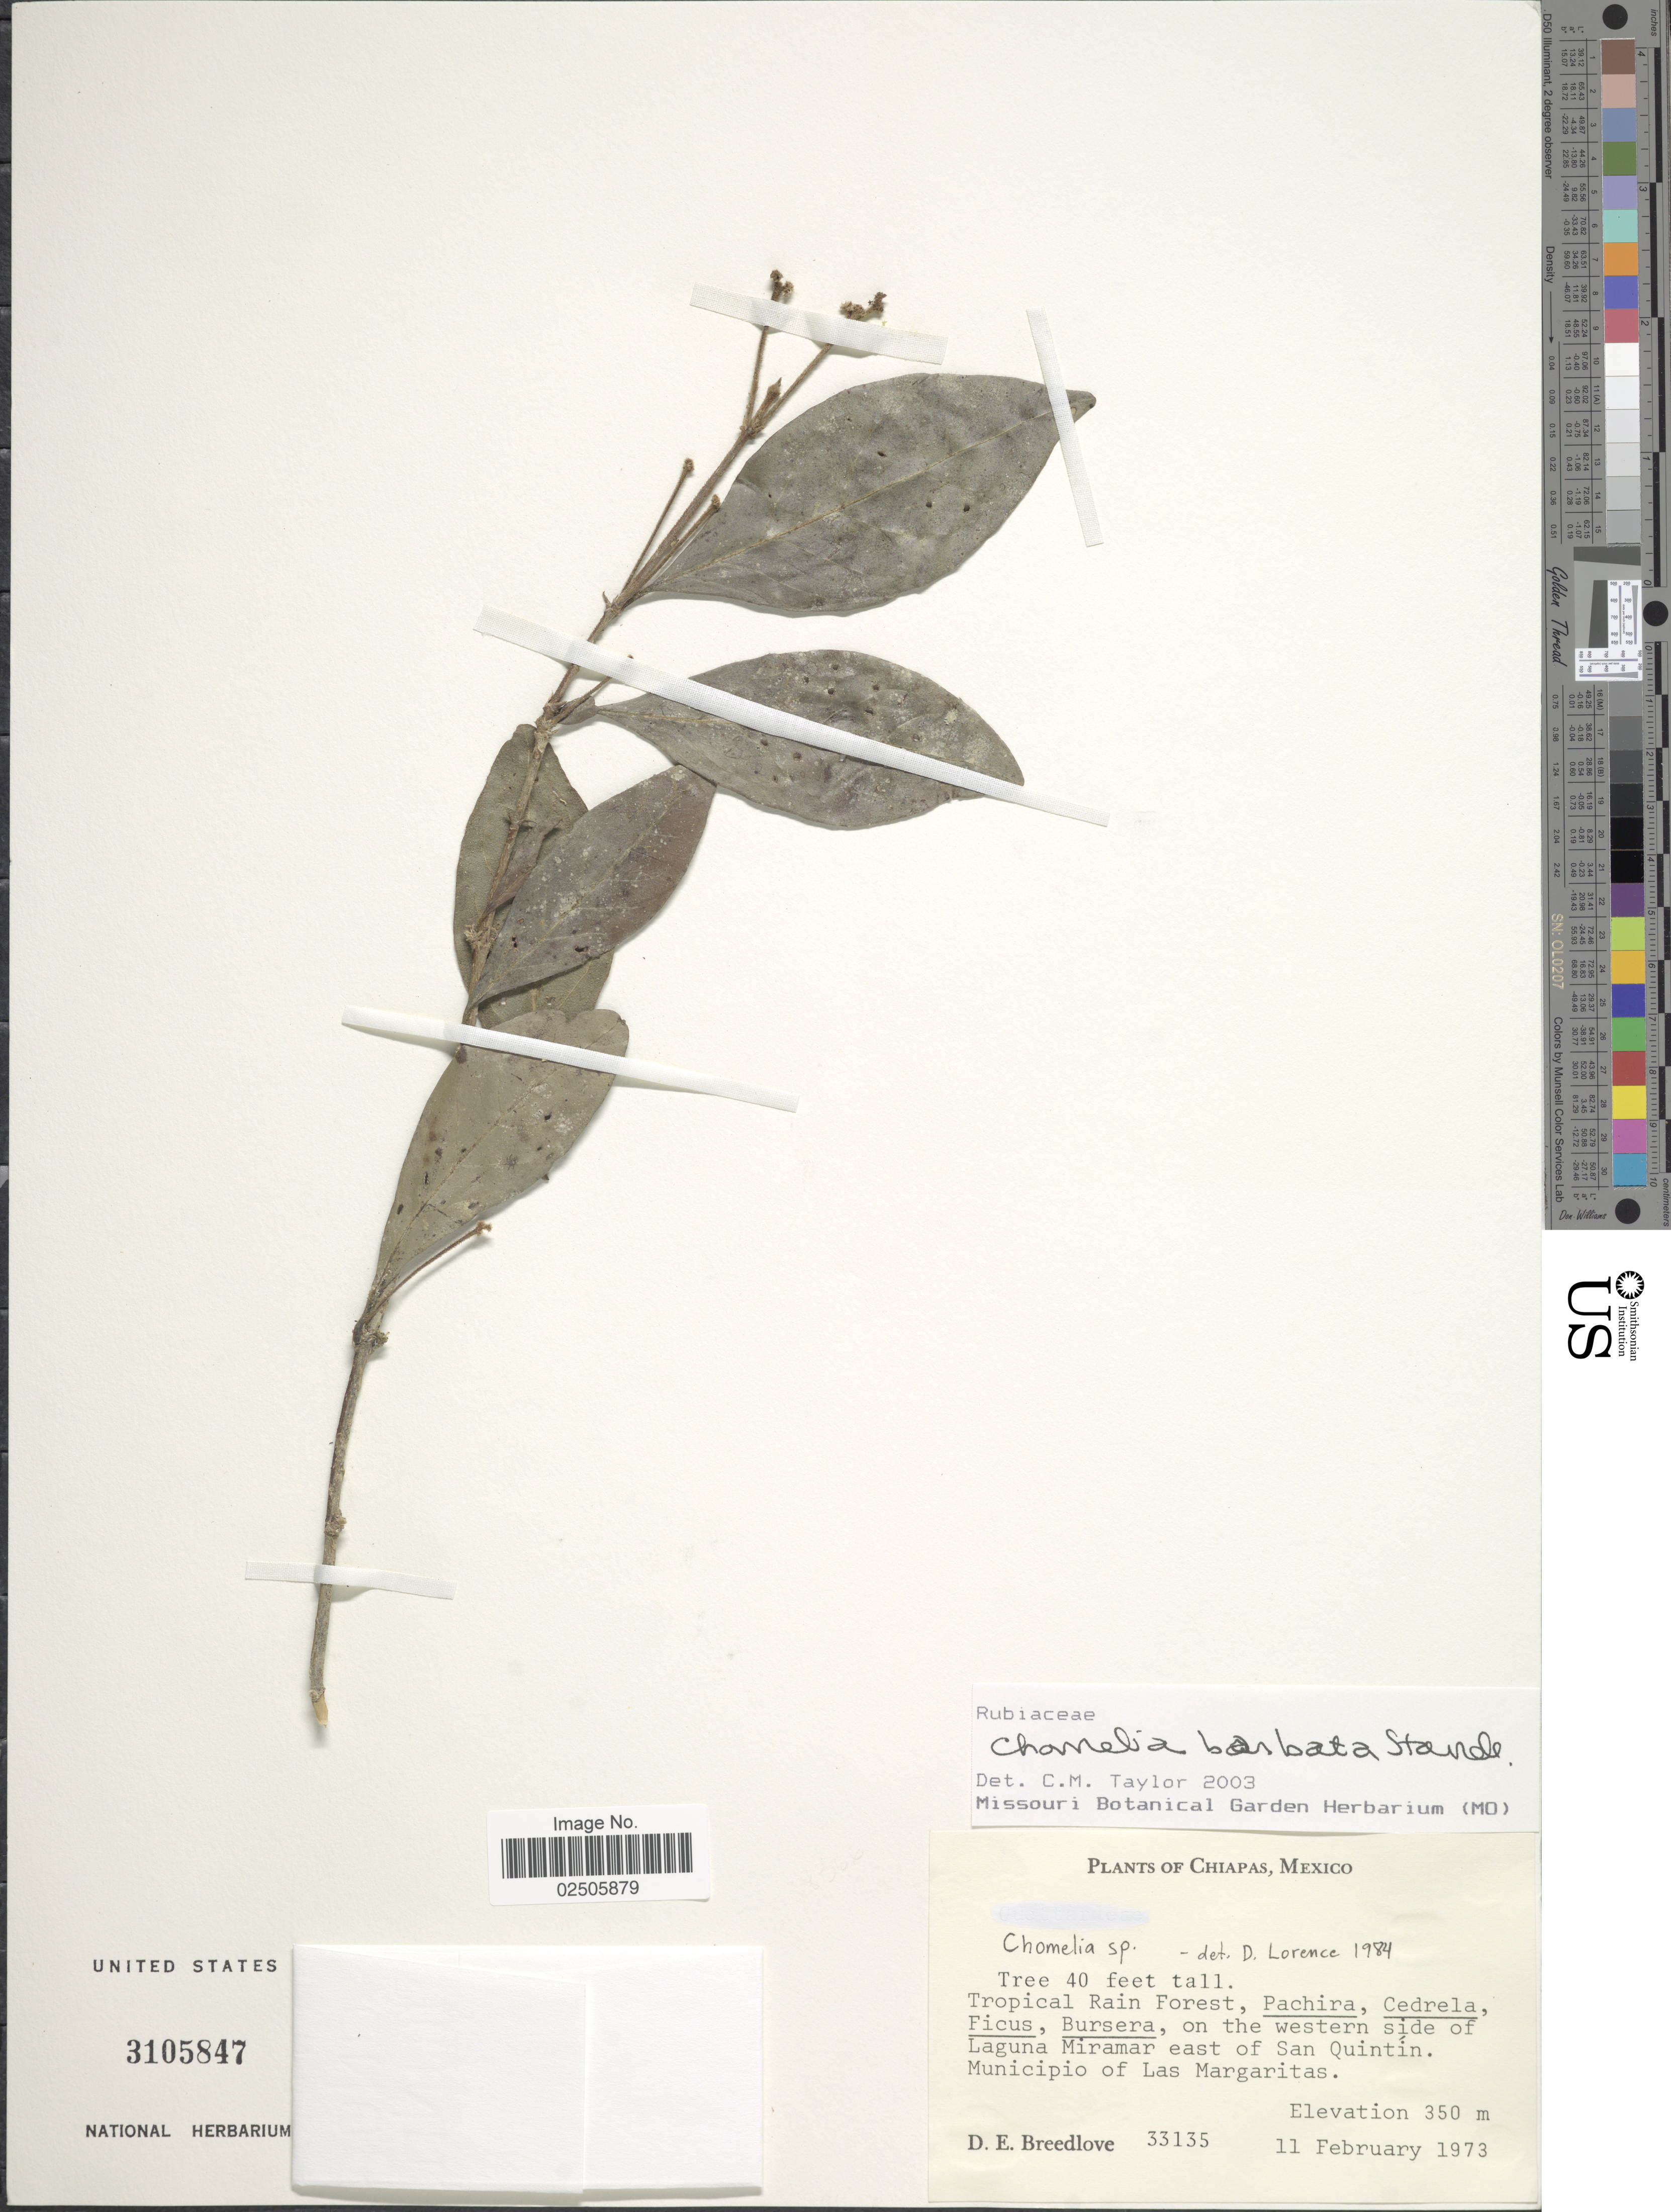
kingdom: Plantae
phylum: Tracheophyta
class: Magnoliopsida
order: Gentianales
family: Rubiaceae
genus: Chomelia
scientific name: Chomelia barbata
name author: Standl.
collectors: D. E. Breedlove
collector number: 33135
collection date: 1973-02-11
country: Mexico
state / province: Chiapas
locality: On the western side of Laguna Miramar East of San Quintin. Municipio of Las Margaritas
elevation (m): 350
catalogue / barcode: US 3105847